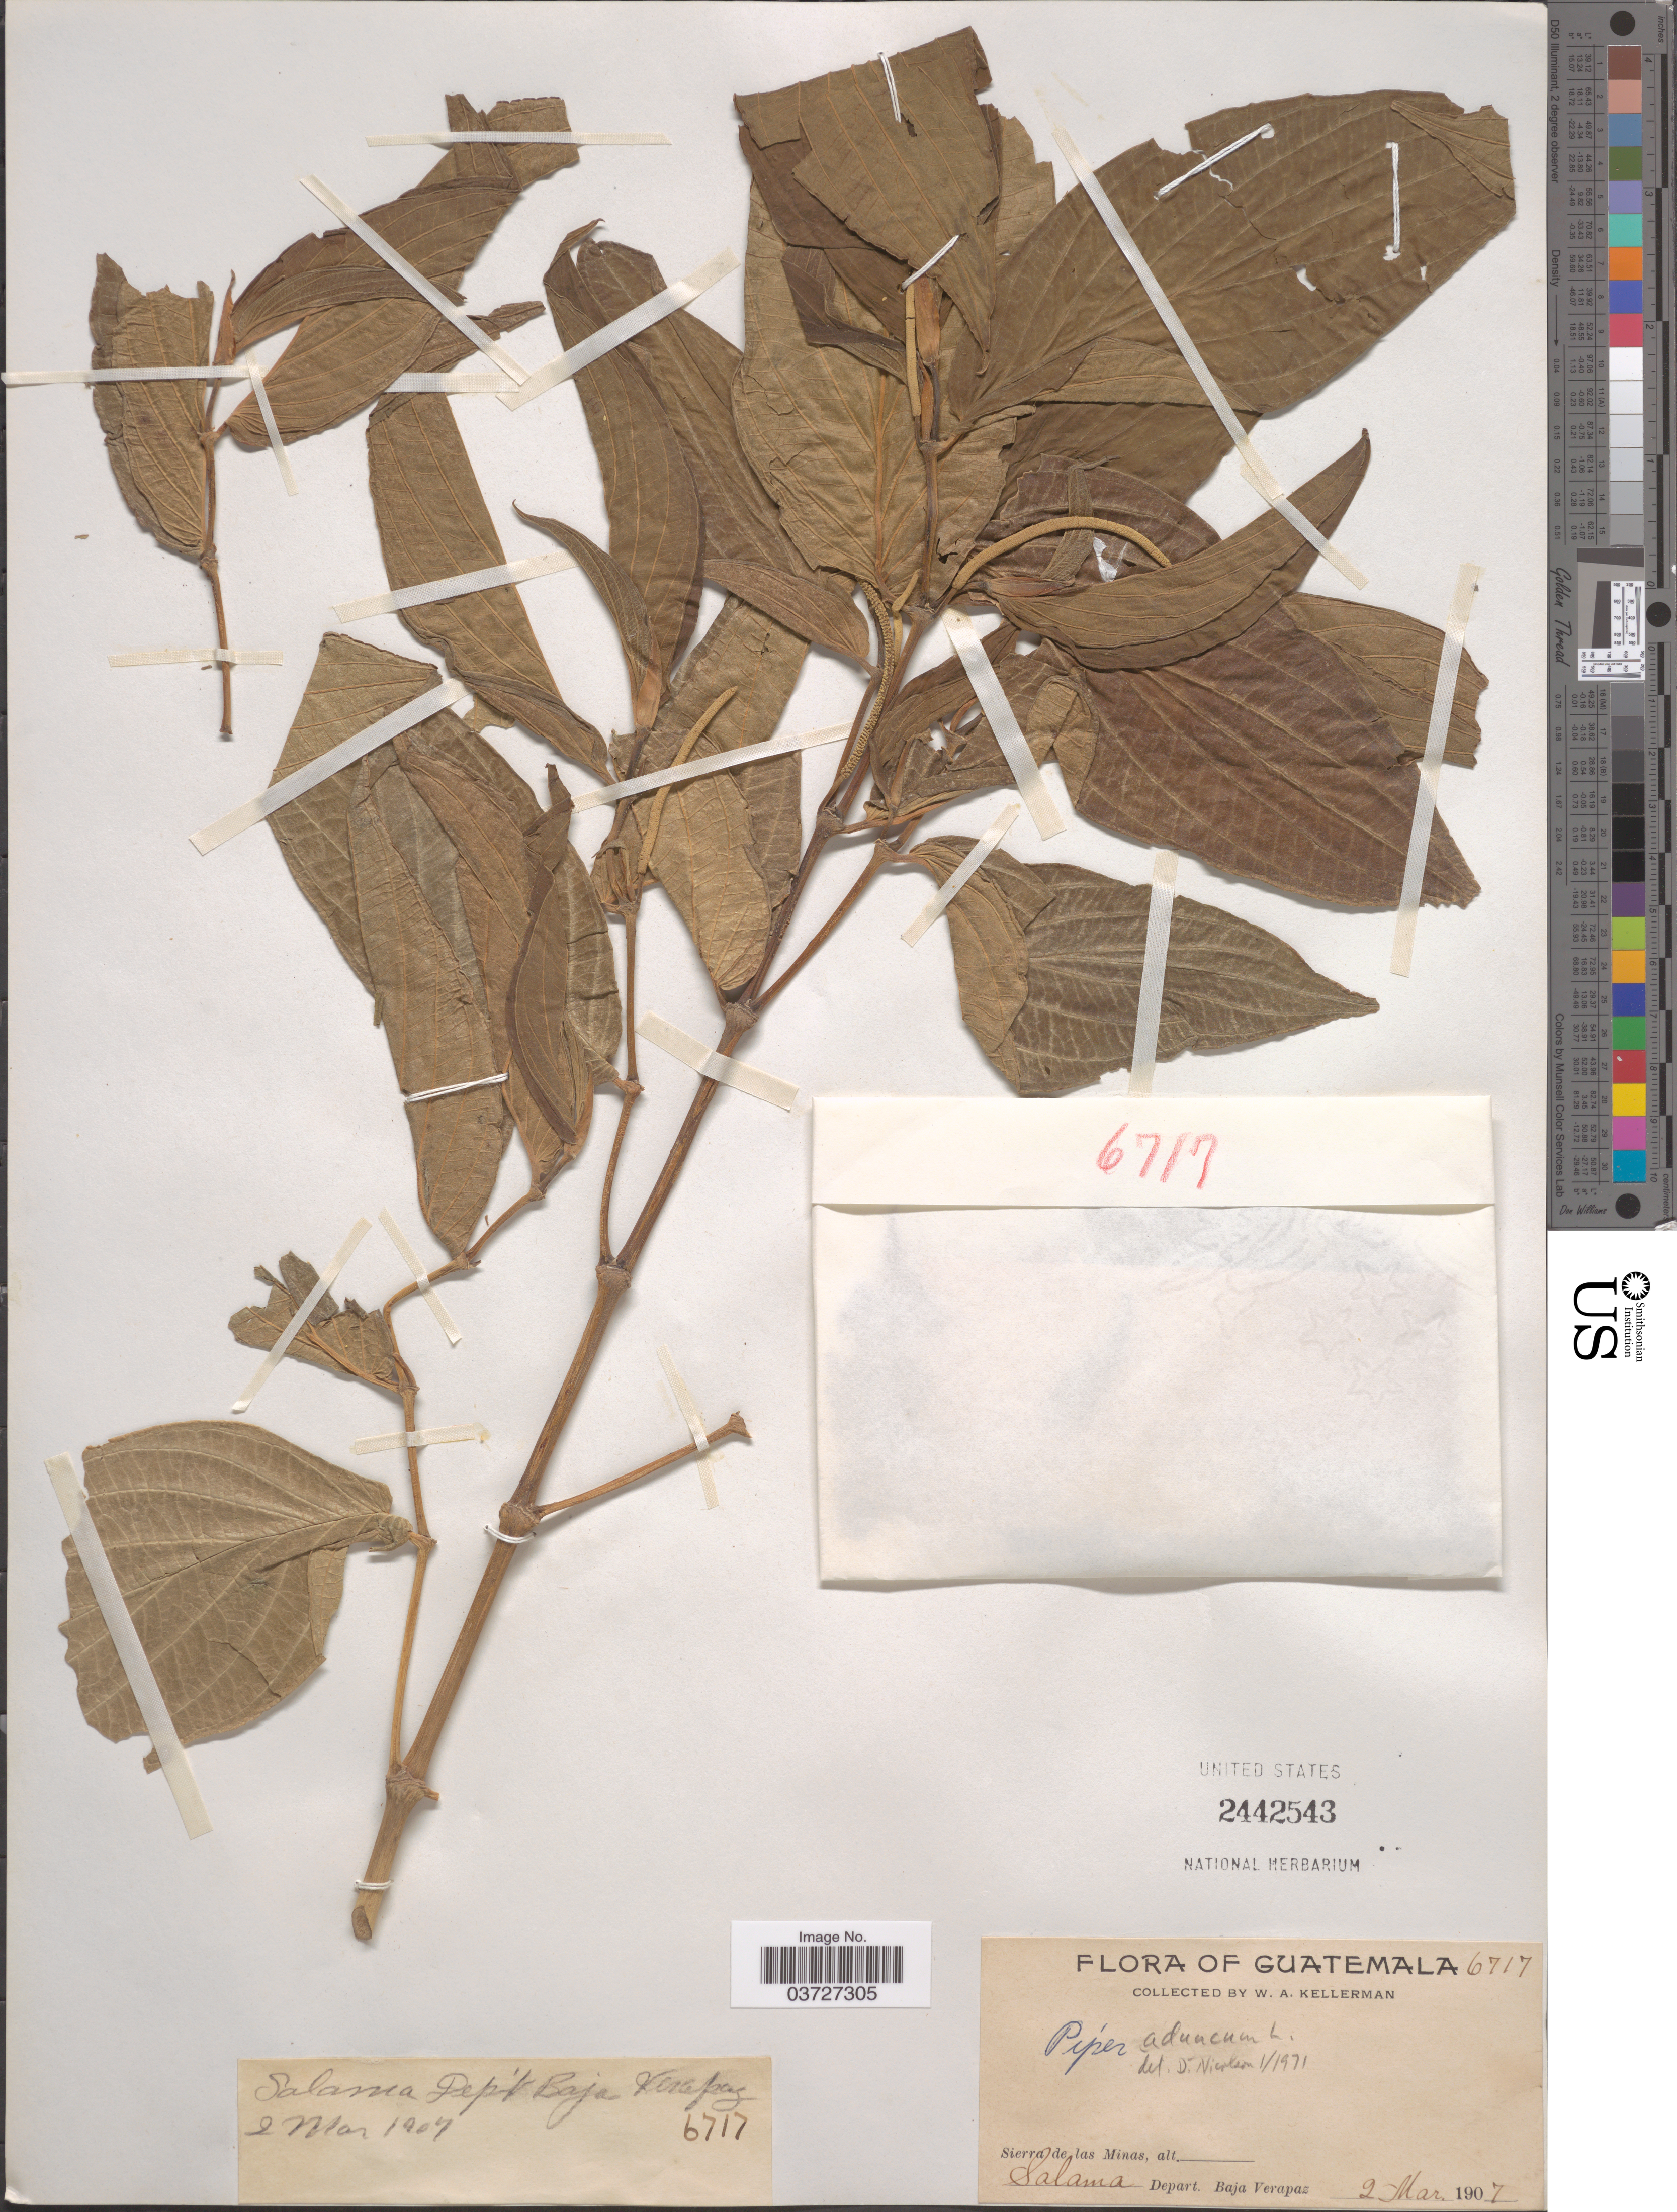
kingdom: Plantae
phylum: Tracheophyta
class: Magnoliopsida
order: Piperales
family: Piperaceae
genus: Piper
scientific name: Piper aduncum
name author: L.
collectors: W. Kellerman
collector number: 6717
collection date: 1907-03-02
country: Guatemala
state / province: Baja Verapaz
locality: Sierra de las Minas. Salama. Depart. Baja Verapaz.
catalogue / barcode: US 2442543